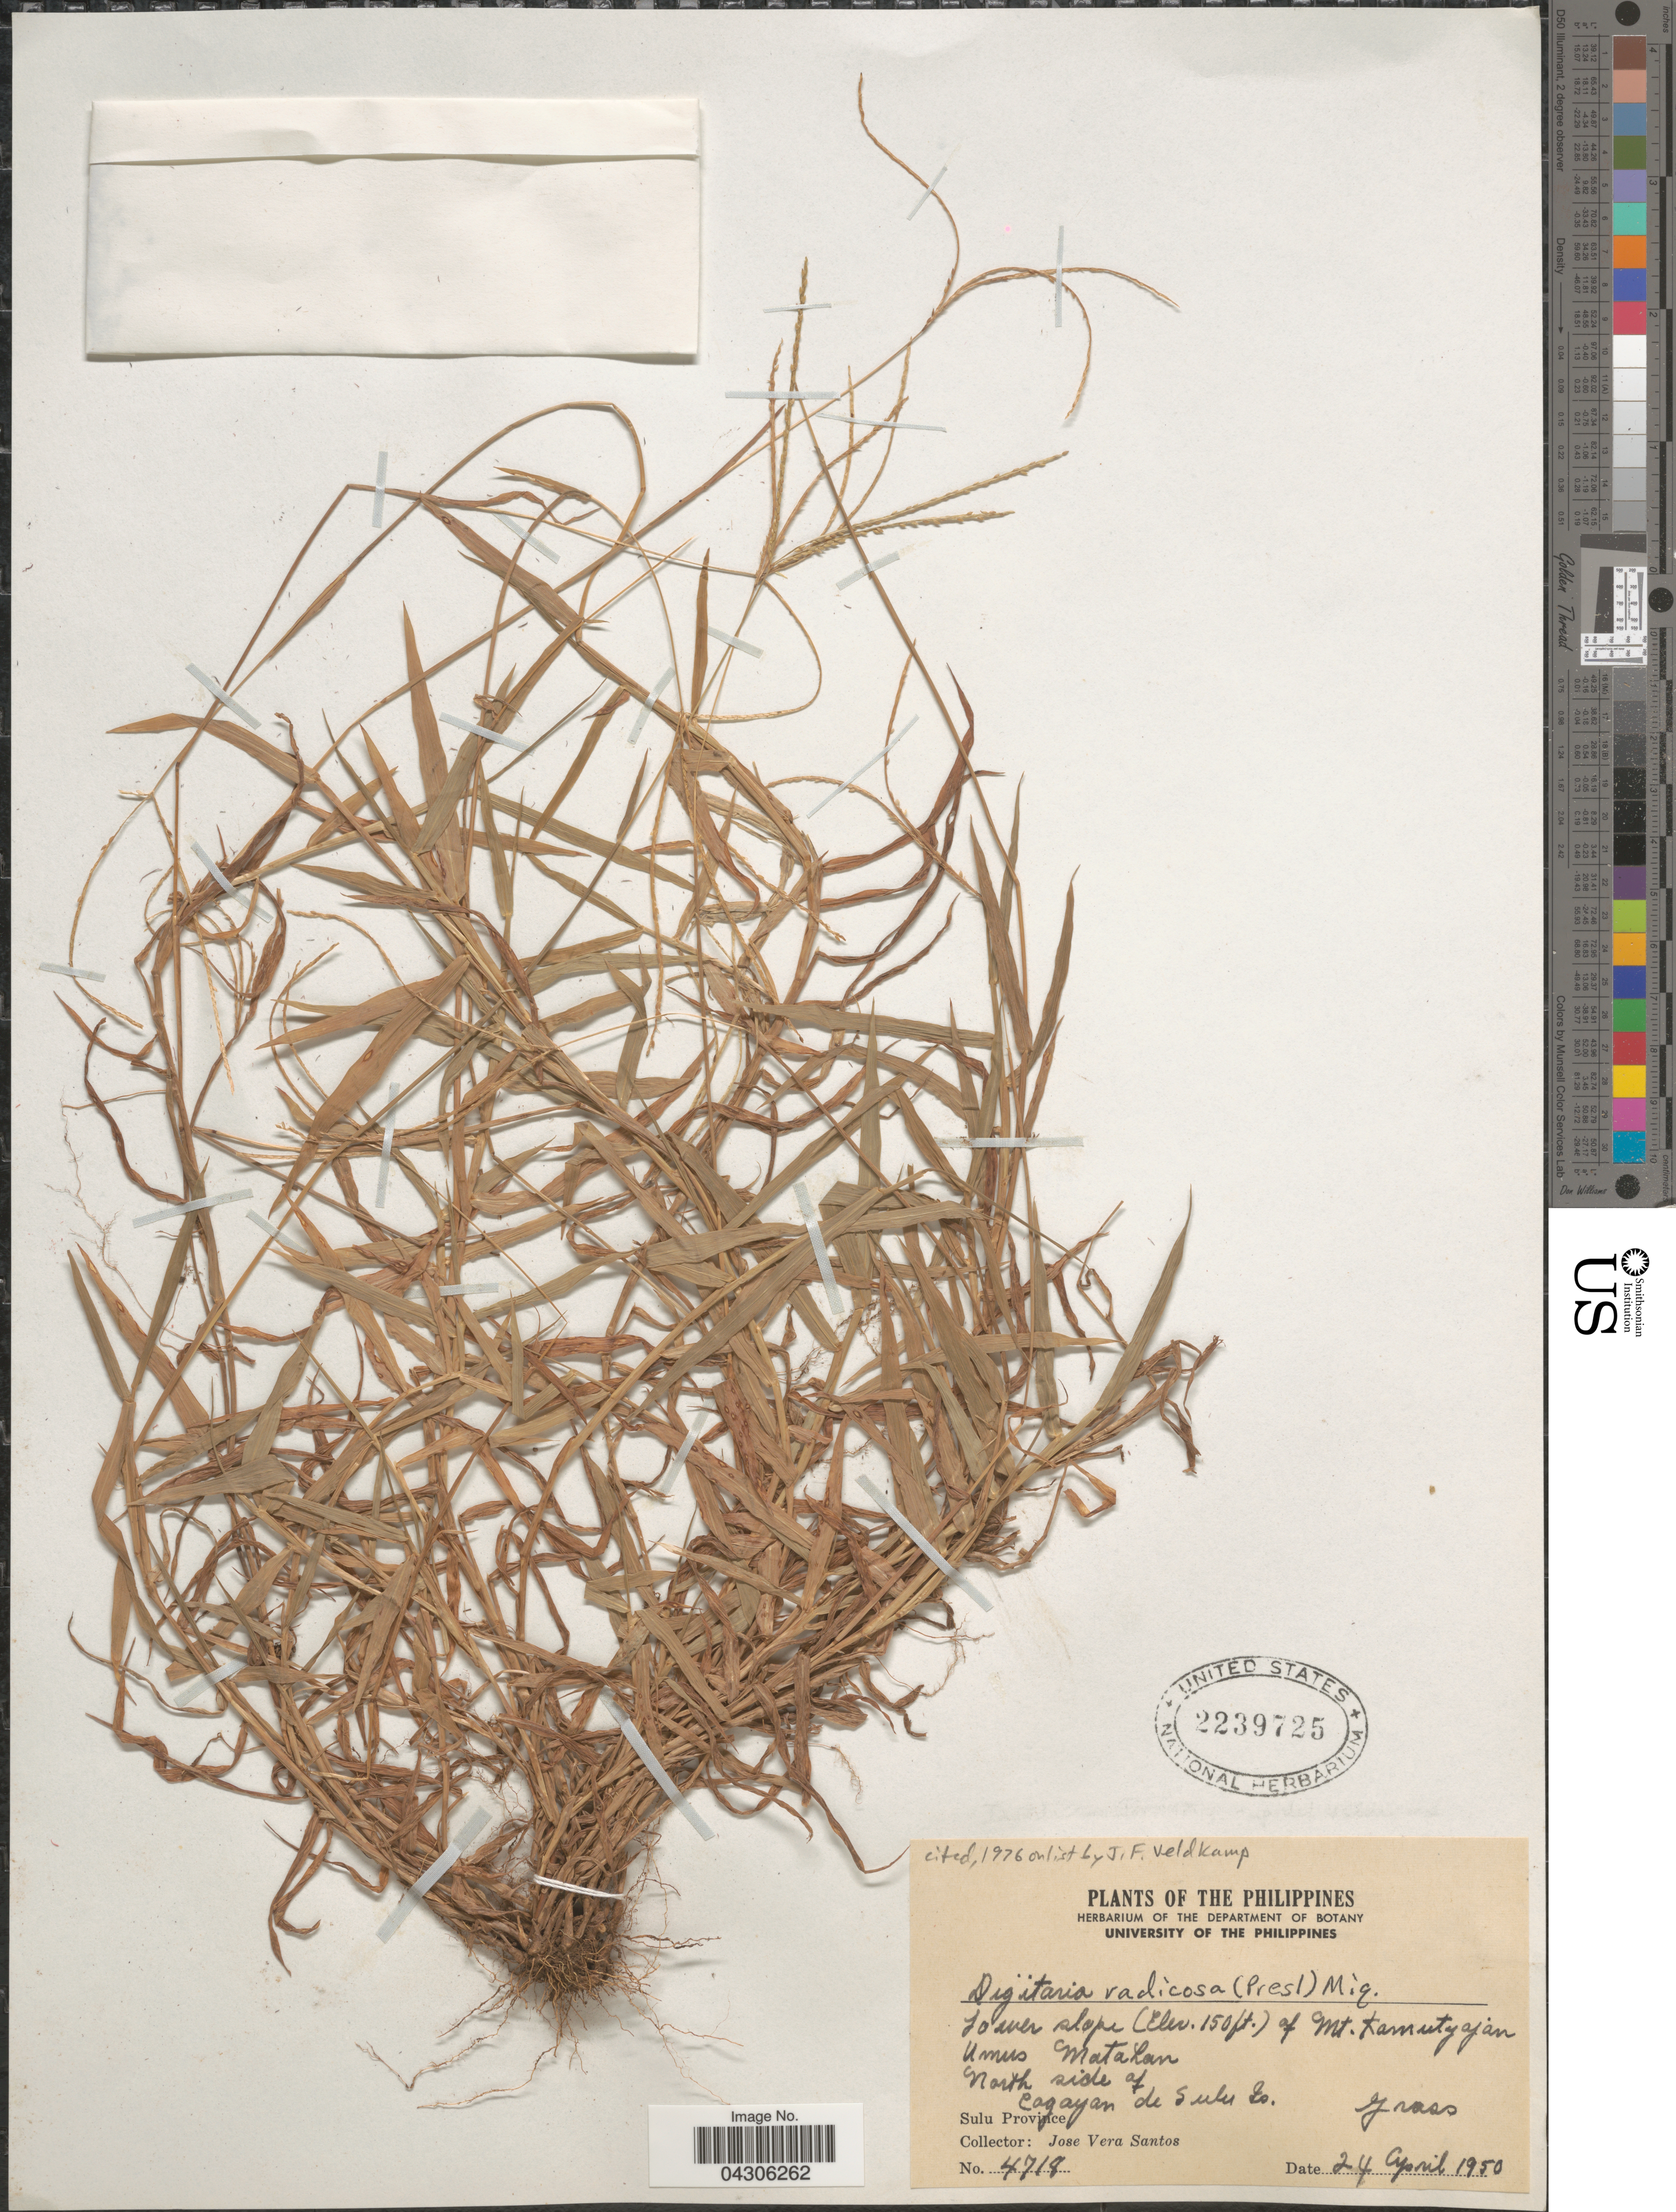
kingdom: Plantae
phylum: Tracheophyta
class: Liliopsida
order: Poales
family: Poaceae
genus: Digitaria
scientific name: Digitaria radicosa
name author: (J. Presl) Miq.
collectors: J. Vera Santos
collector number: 4718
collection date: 1950-04-24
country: Philippines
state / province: Muslim Mindanao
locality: Lower slope of Mt. Kamutyajan. Umus Matahan. North side of Cagayan de Sulu Is. Sulu Province.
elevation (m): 46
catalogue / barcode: US 2239725